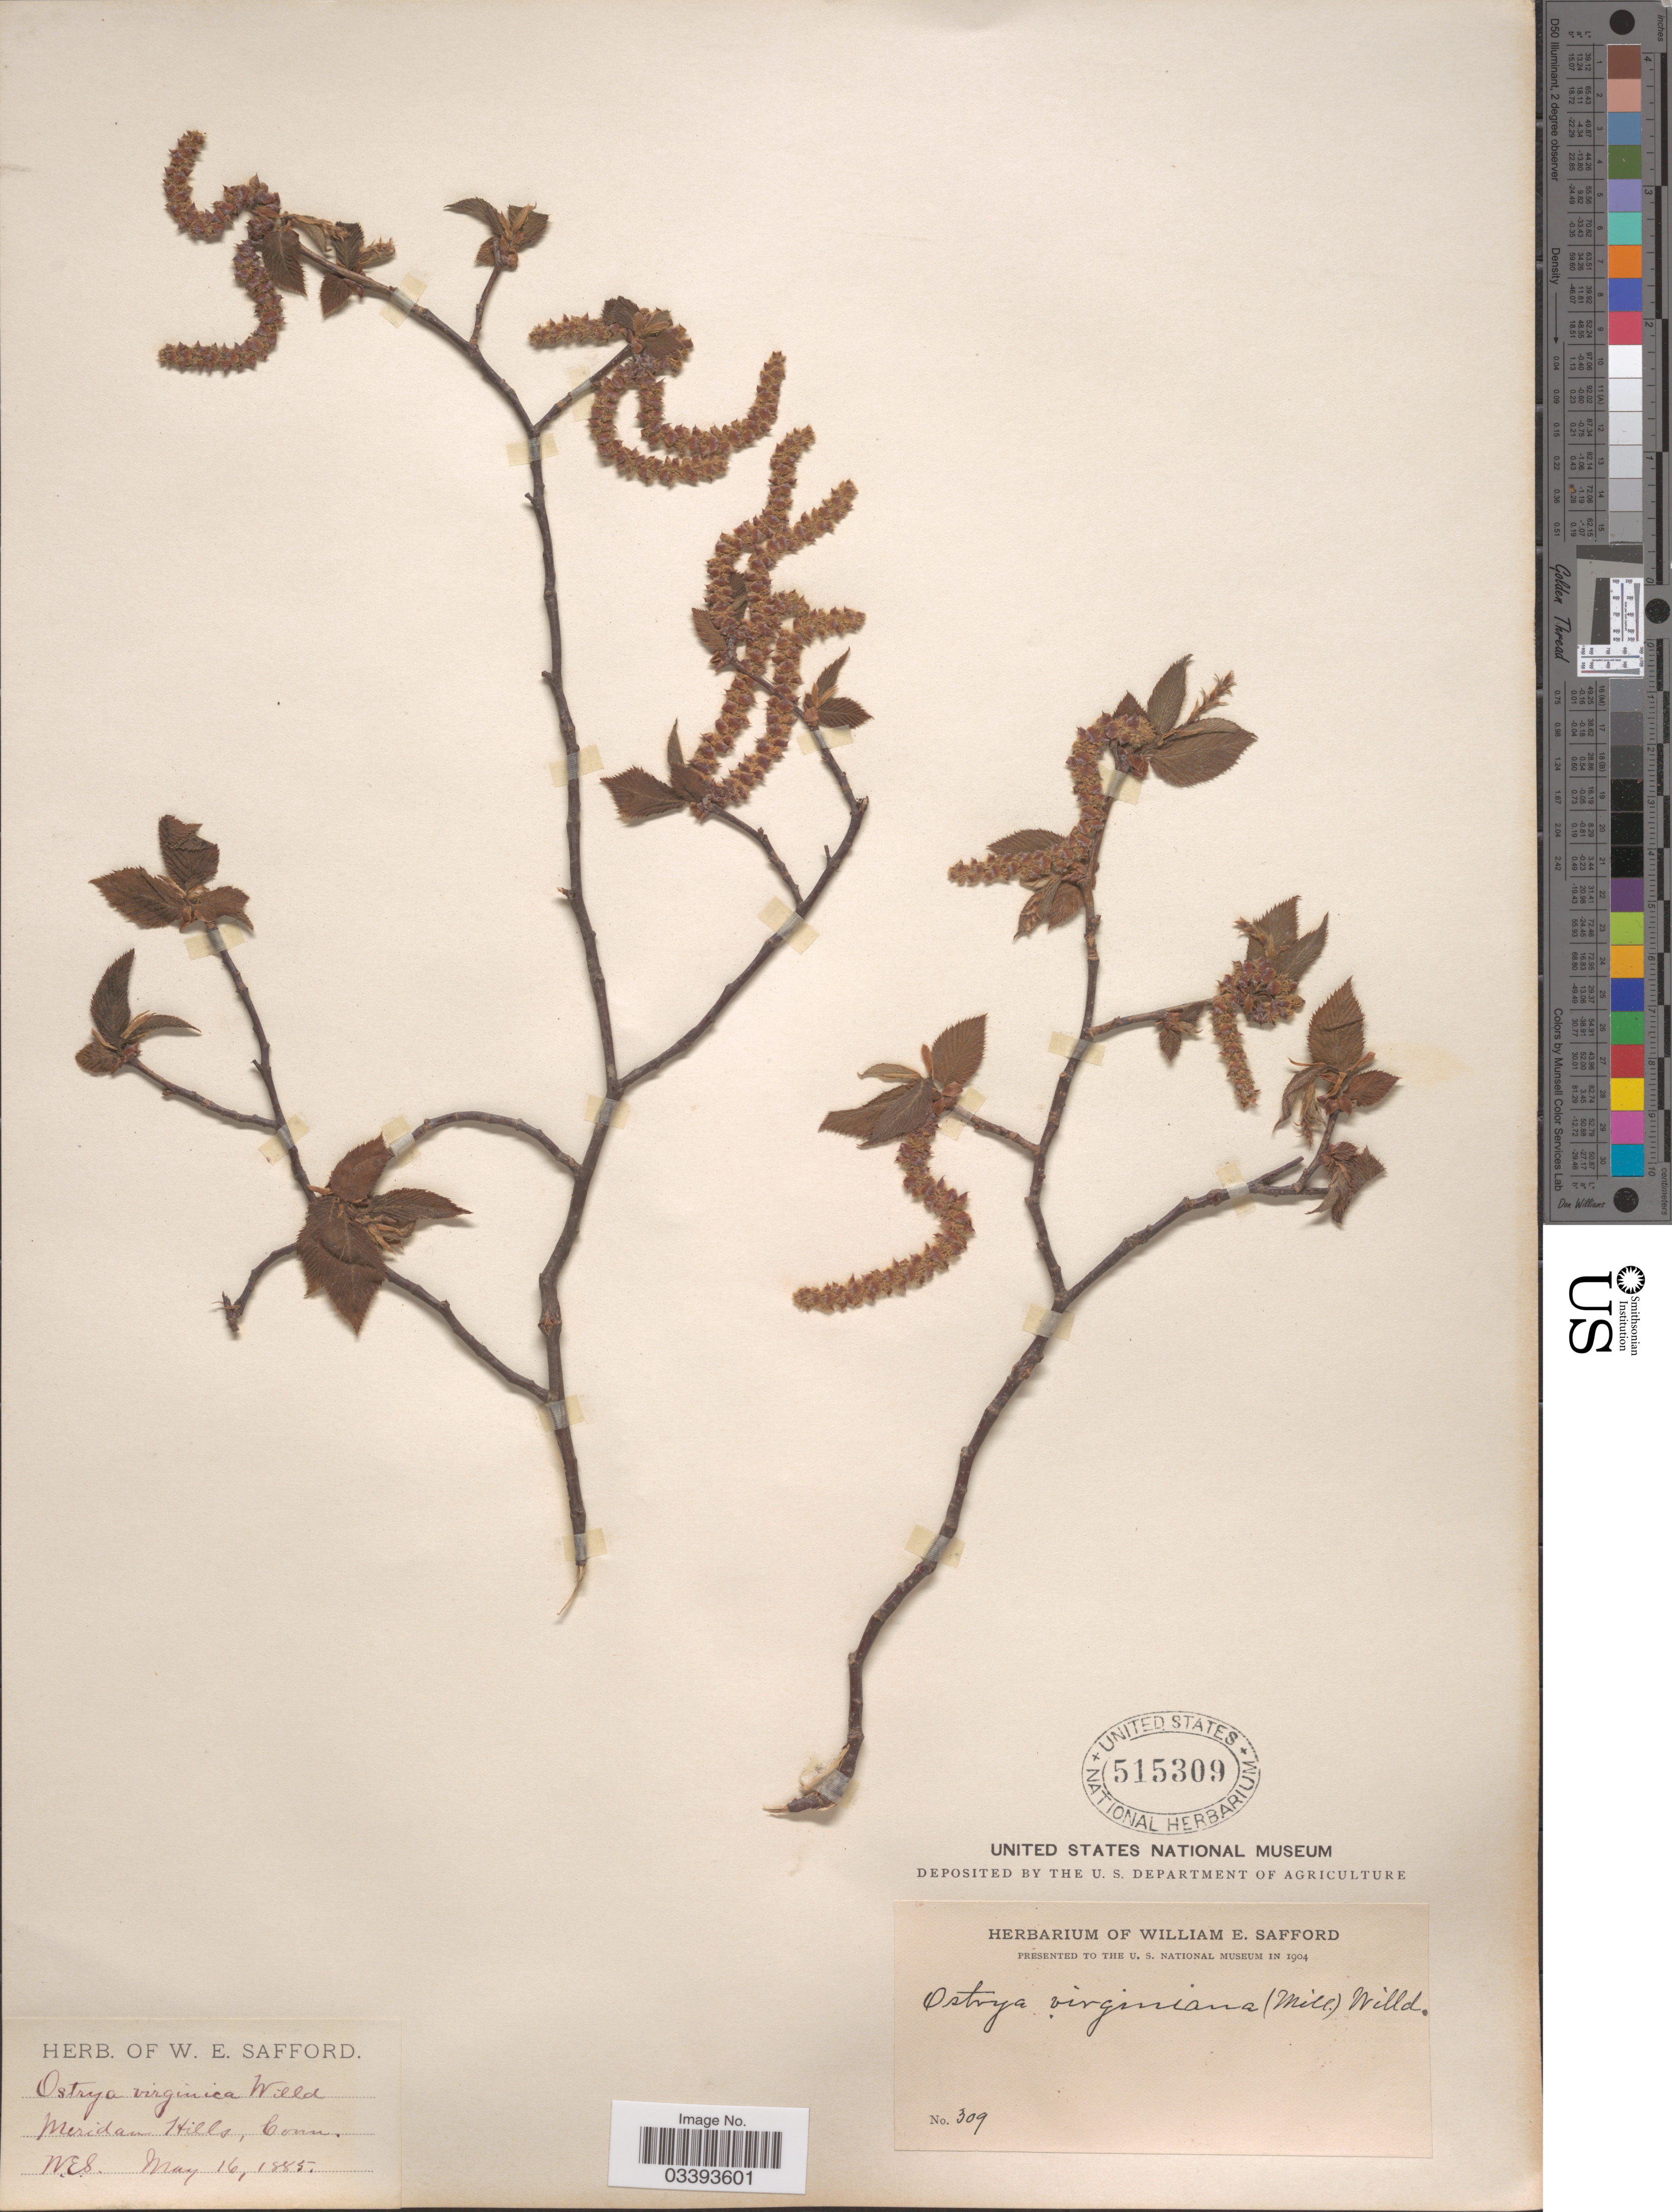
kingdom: Plantae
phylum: Tracheophyta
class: Magnoliopsida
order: Fagales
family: Betulaceae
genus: Ostrya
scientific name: Ostrya virginiana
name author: (Mill.) K. Koch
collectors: W. E. Safford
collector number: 309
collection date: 1885-05-16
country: United States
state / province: Connecticut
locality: Meridan Hills, Conn.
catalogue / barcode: US 515309